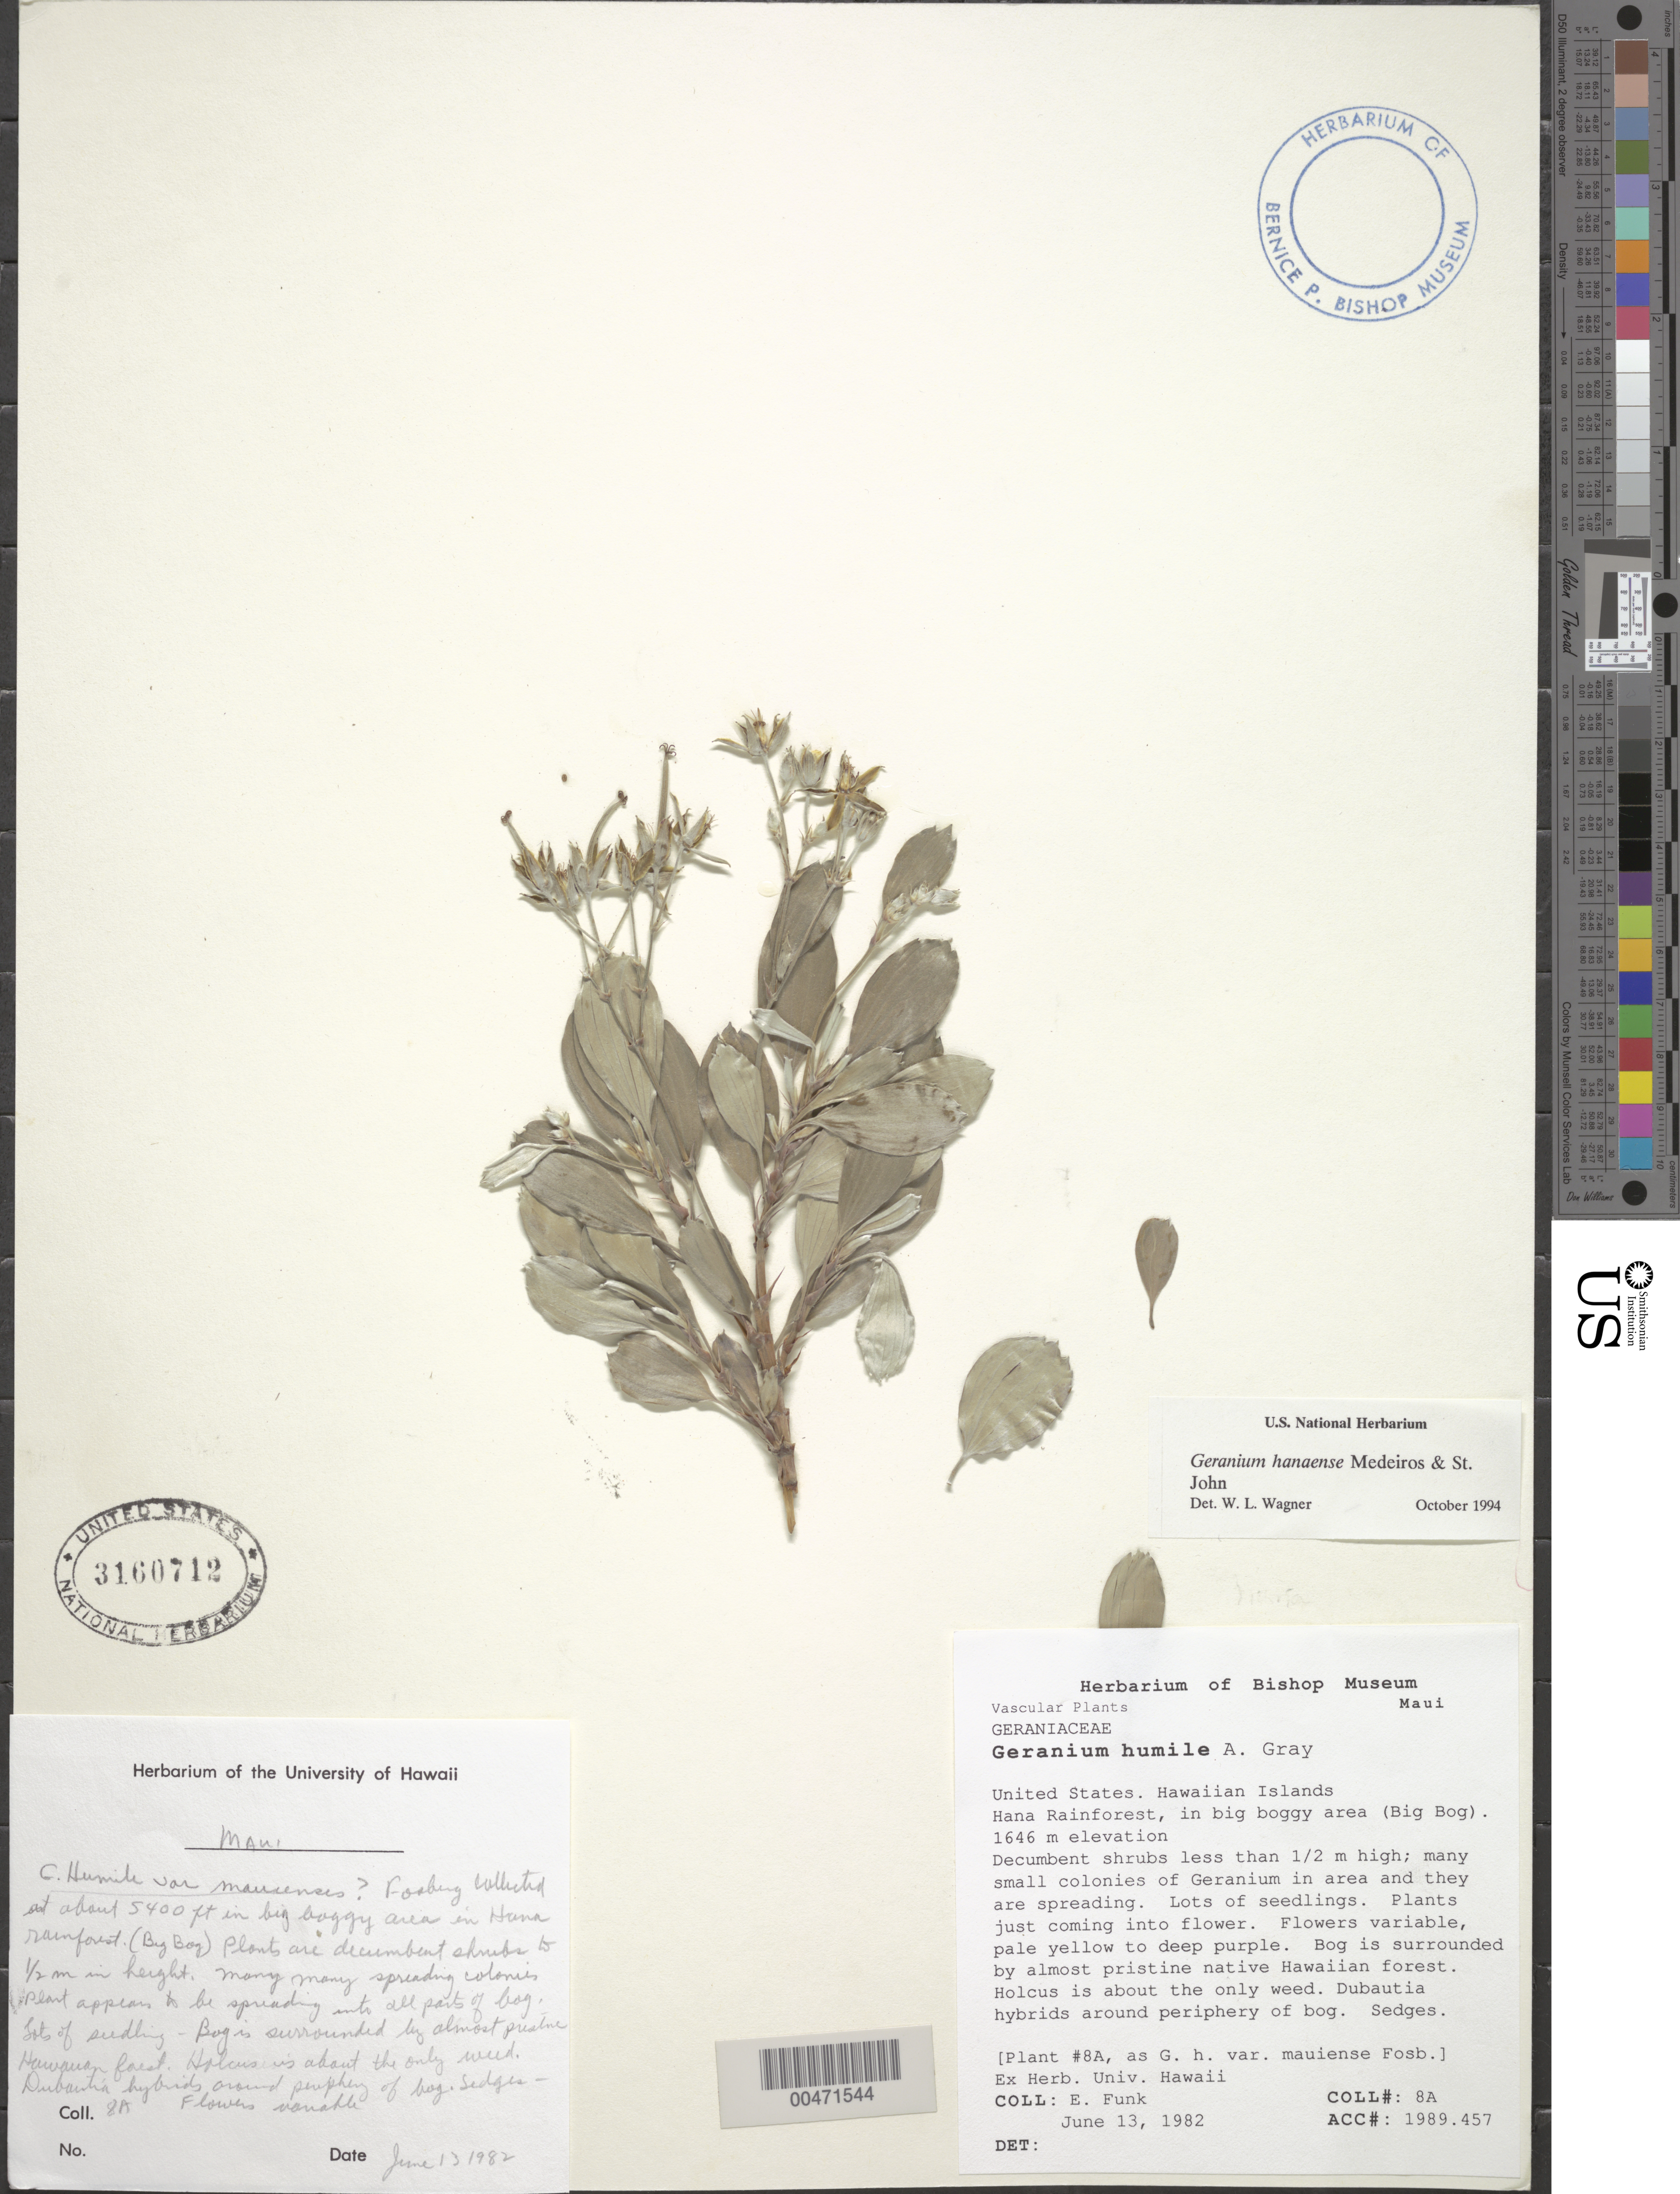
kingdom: Plantae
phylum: Tracheophyta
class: Magnoliopsida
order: Geraniales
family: Geraniaceae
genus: Geranium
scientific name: Geranium hanaense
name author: Medeiros & H. St. John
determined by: Wagner, W. L., (BOT), Smithsonian Institution - National Museum of Natural History (UNITED STATES)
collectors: E. Funk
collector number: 8a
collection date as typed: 13 Jun 1982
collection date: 1982-06-13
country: United States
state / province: Hawaii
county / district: Maui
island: Maui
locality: Hana Rainforest, in big boggy area (Big Bog)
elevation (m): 1646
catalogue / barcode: US 3160712